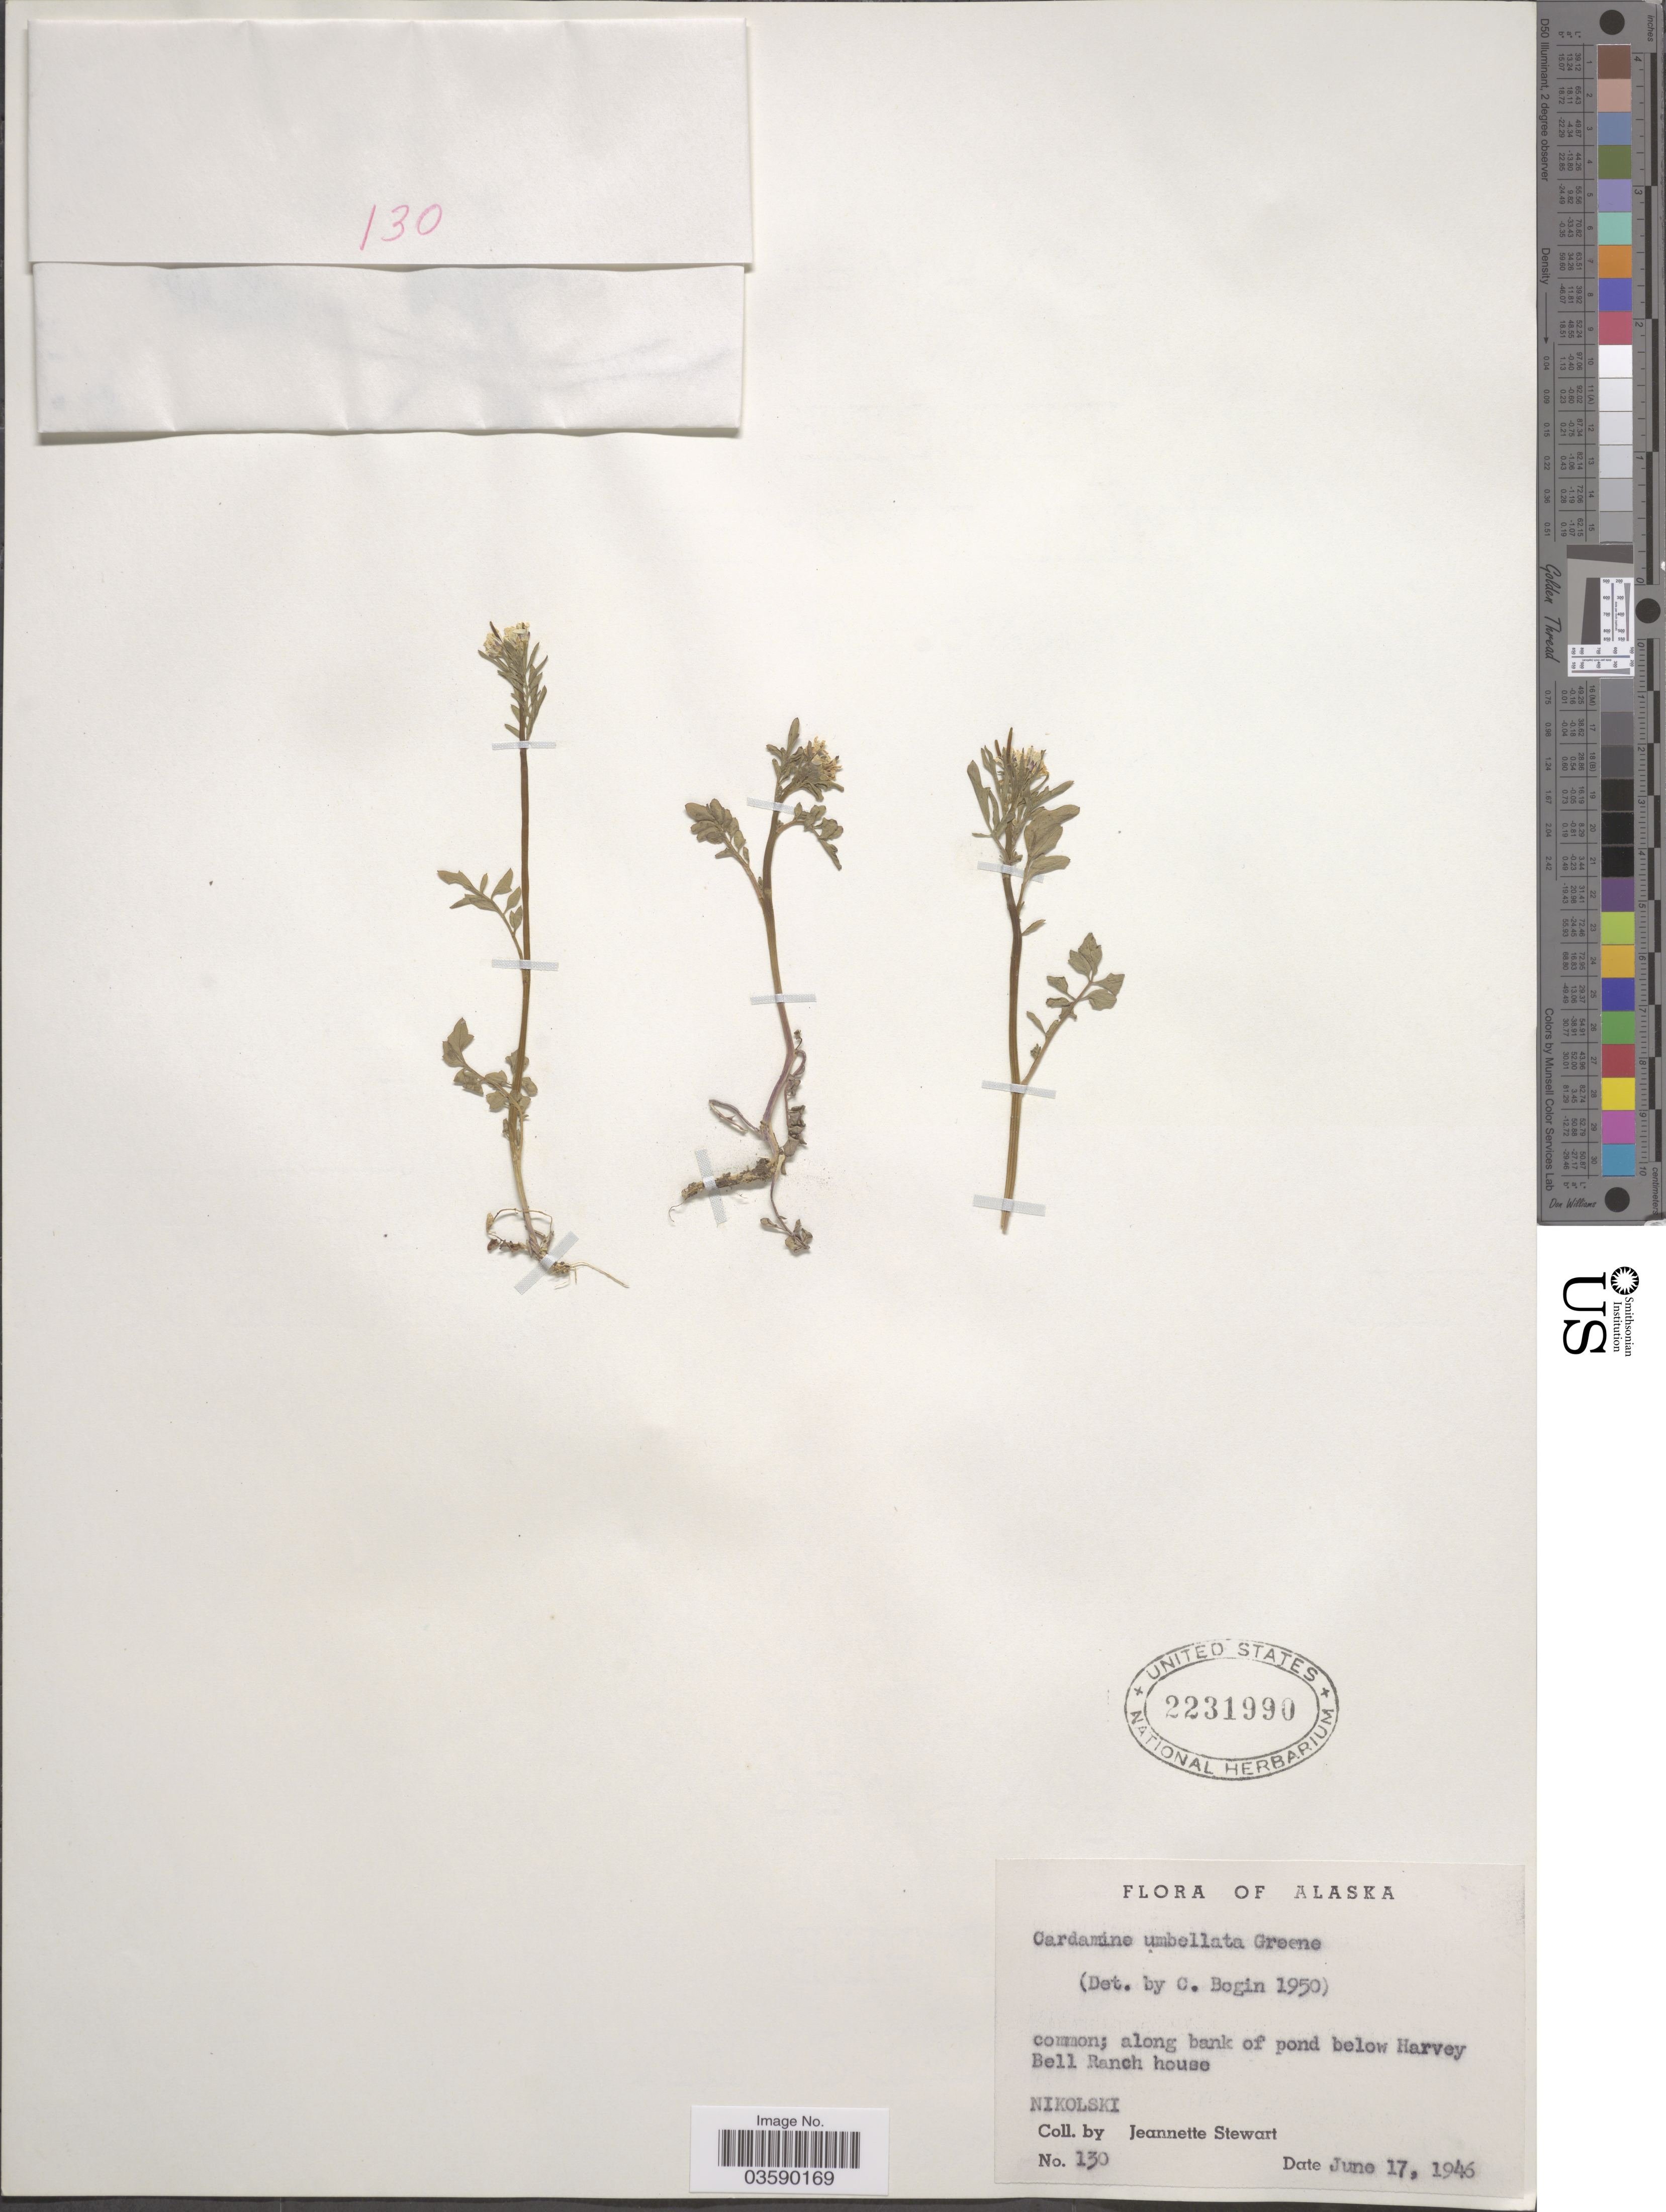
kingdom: Plantae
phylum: Tracheophyta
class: Magnoliopsida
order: Brassicales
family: Brassicaceae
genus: Cardamine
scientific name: Cardamine umbellata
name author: Greene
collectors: J. Stewart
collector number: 130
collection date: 1946-06-17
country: United States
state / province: Alaska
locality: Common; along bank of pond below Harvey Bell Ranch house. Nikolski.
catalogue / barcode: US 2231990